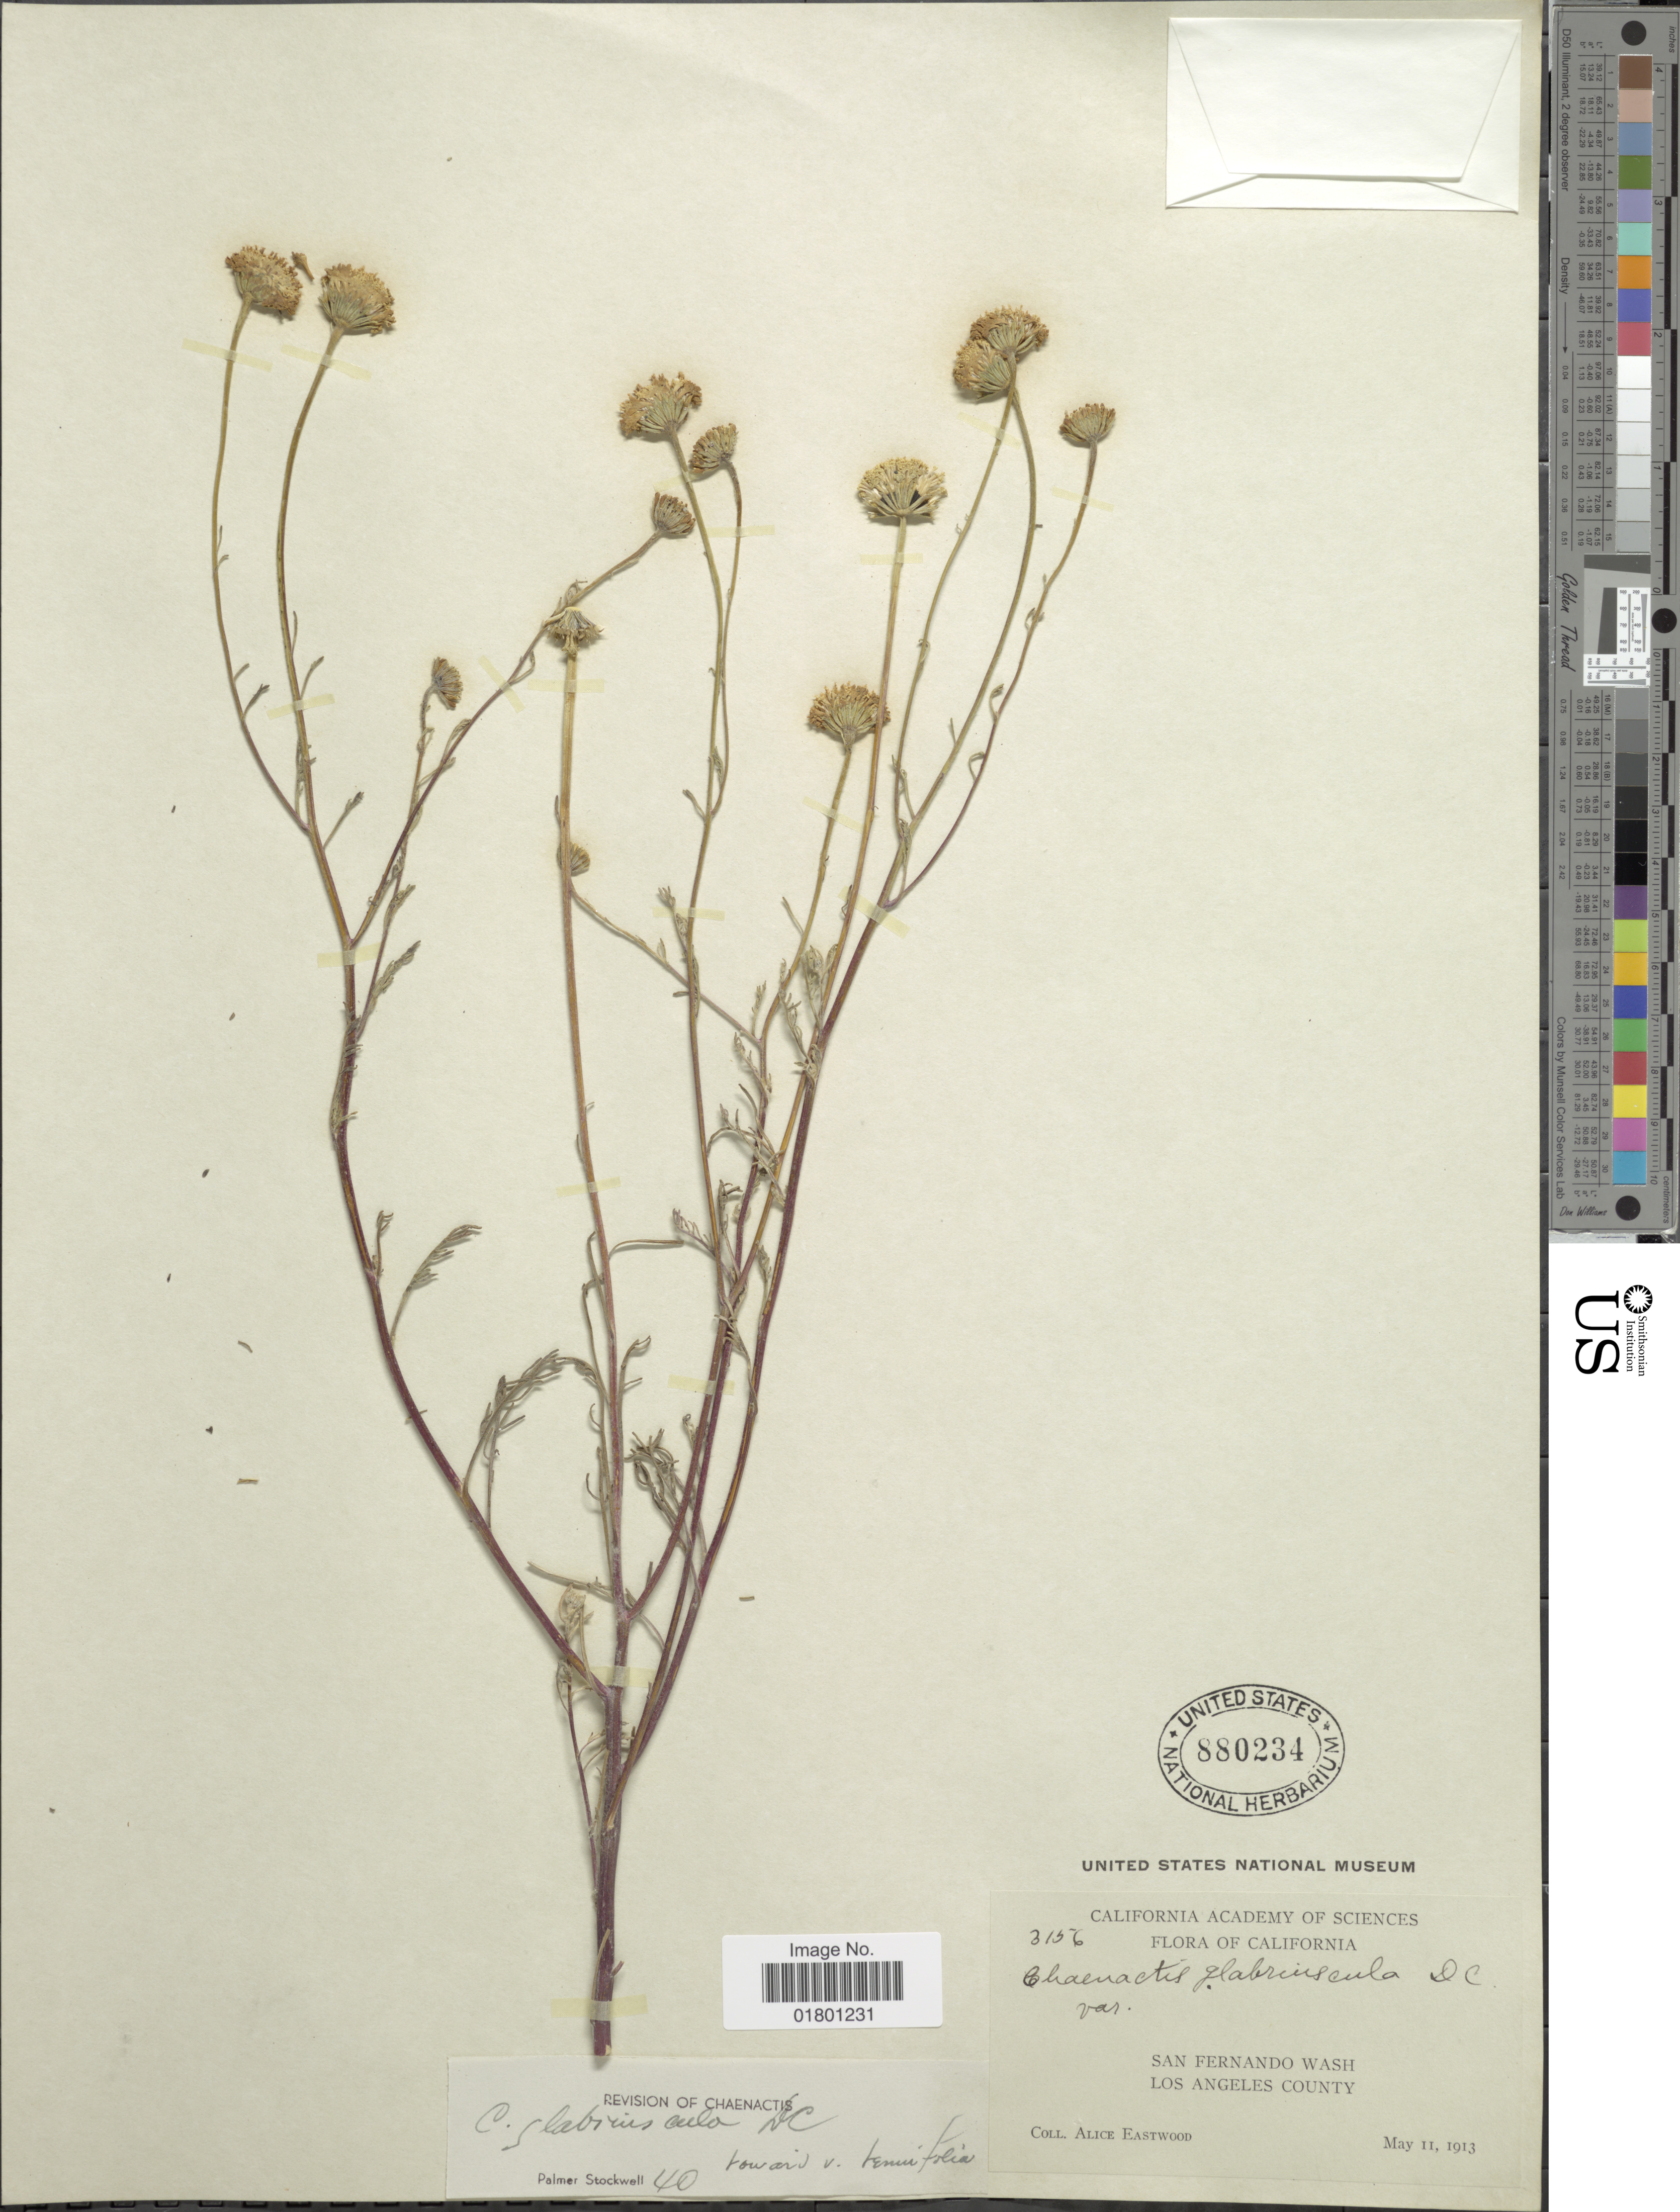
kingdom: Plantae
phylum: Tracheophyta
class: Magnoliopsida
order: Asterales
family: Asteraceae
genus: Chaenactis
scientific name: Chaenactis glabriuscula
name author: DC.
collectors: A. Eastwood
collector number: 3156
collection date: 1913-05-11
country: United States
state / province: California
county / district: Los Angeles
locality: San Fernando Wash, Los Angeles County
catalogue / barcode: US 880234